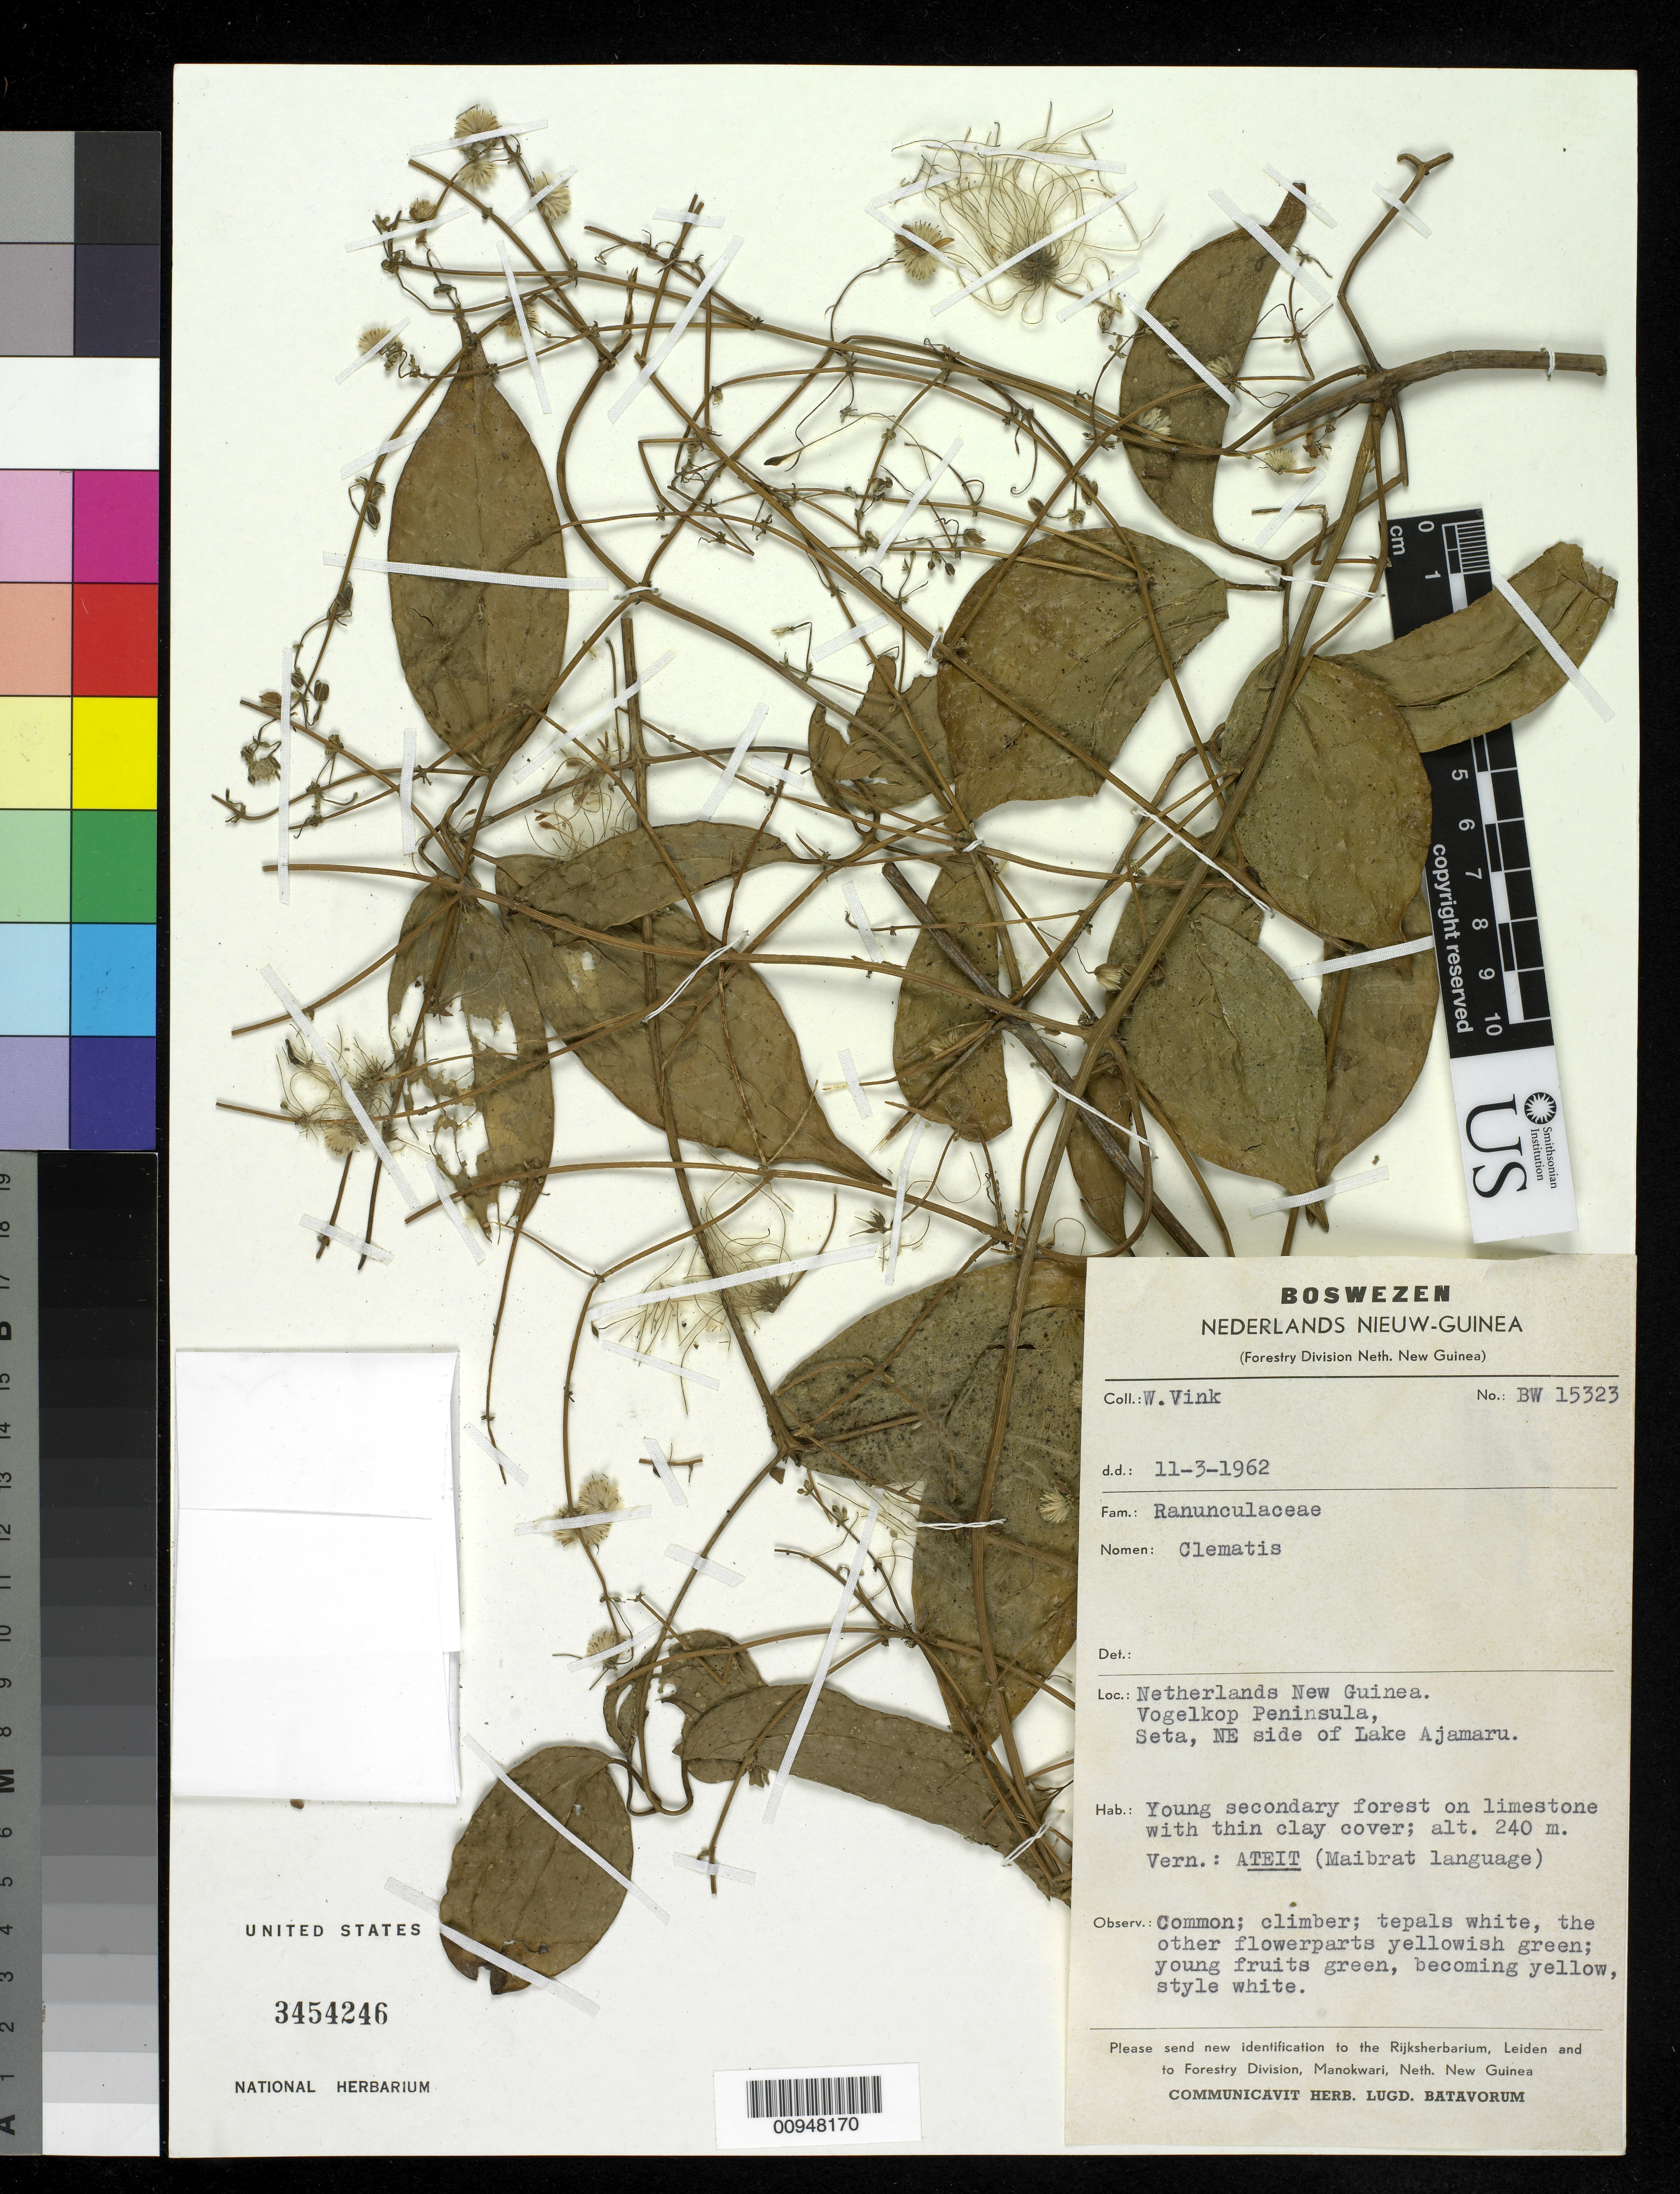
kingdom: Plantae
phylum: Tracheophyta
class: Magnoliopsida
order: Ranunculales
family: Ranunculaceae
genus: Clematis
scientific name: Clematis sp.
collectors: W. Vink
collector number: BW 15323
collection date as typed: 11 Mar 1962 to 03 Nov 1962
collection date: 1962-03-11/1962-11-03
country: Indonesia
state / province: Papua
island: New Guinea I.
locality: Vogelkop Peninsula, Seta, NE side of Lake Ajamaru. Irian Jaya.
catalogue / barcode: US 3454246